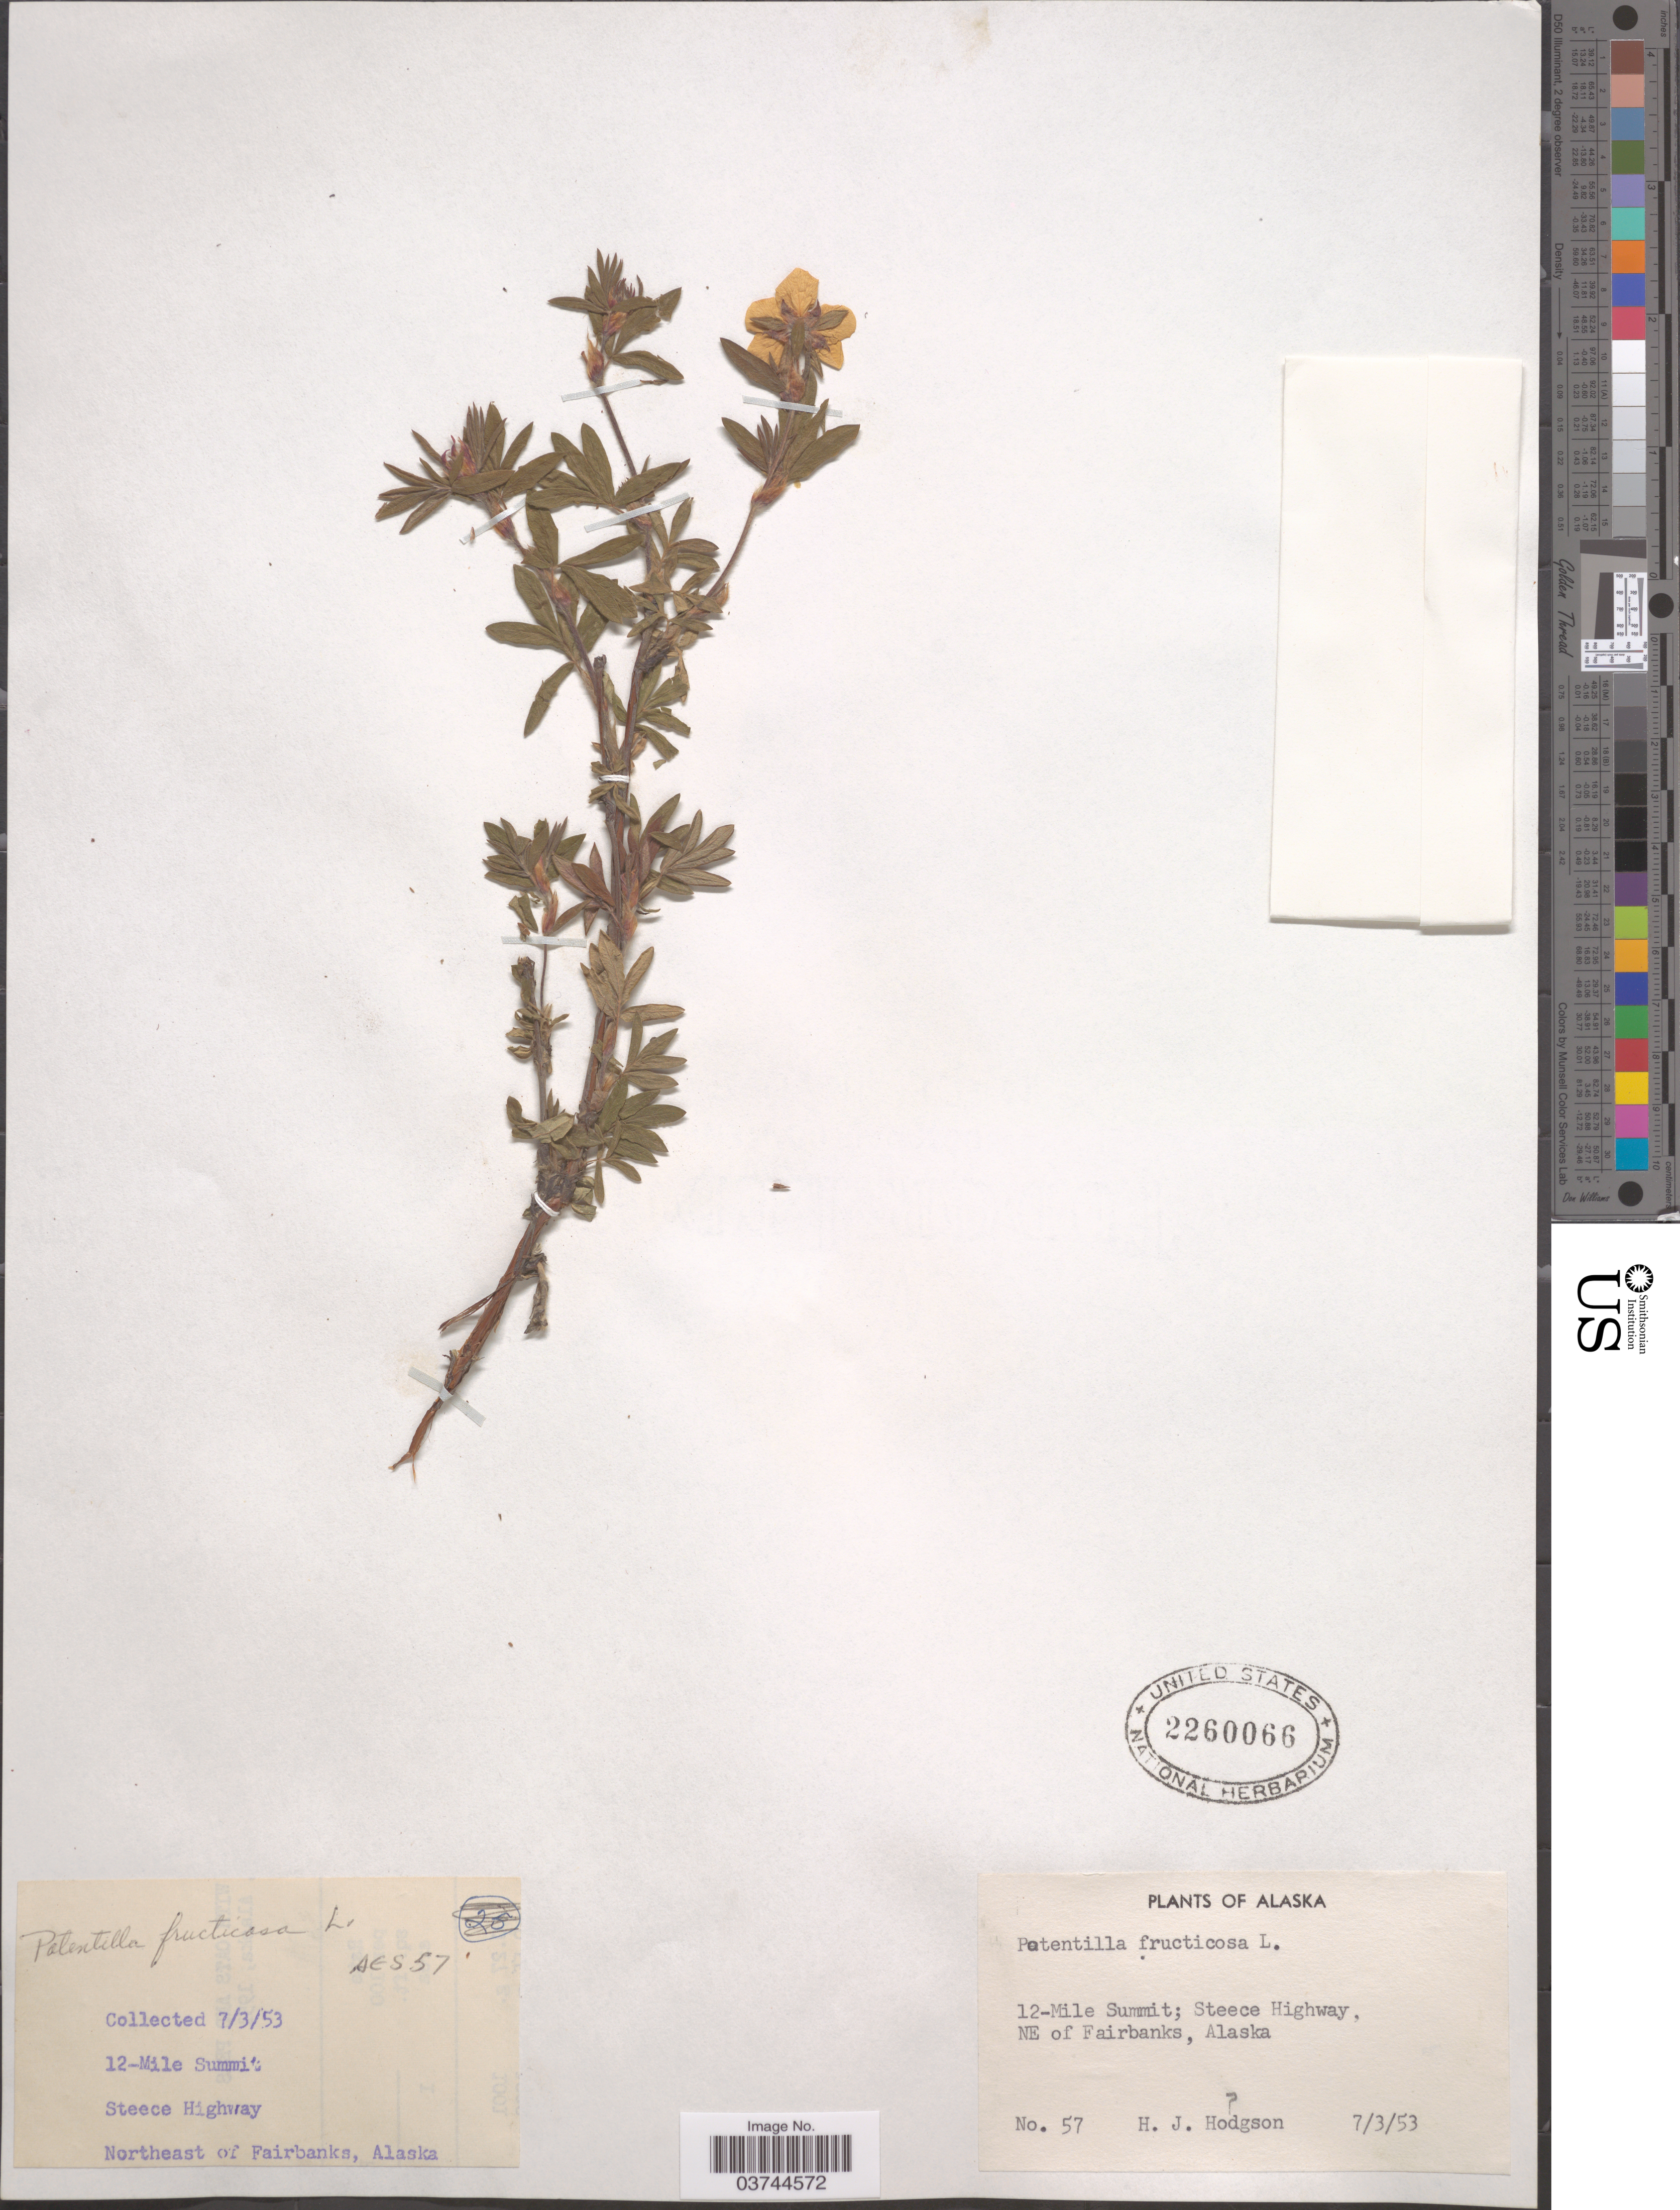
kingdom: Plantae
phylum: Tracheophyta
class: Magnoliopsida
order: Rosales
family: Rosaceae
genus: Dasiphora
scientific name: Dasiphora fruticosa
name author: (L.) Rydb.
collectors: H. J. Hodgson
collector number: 57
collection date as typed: Transcribed d/m/y: 3/7/53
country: United States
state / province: Alaska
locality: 12-Mile Summit; Steece Highway, Northeast of Fairbanks.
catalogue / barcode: US 2260066